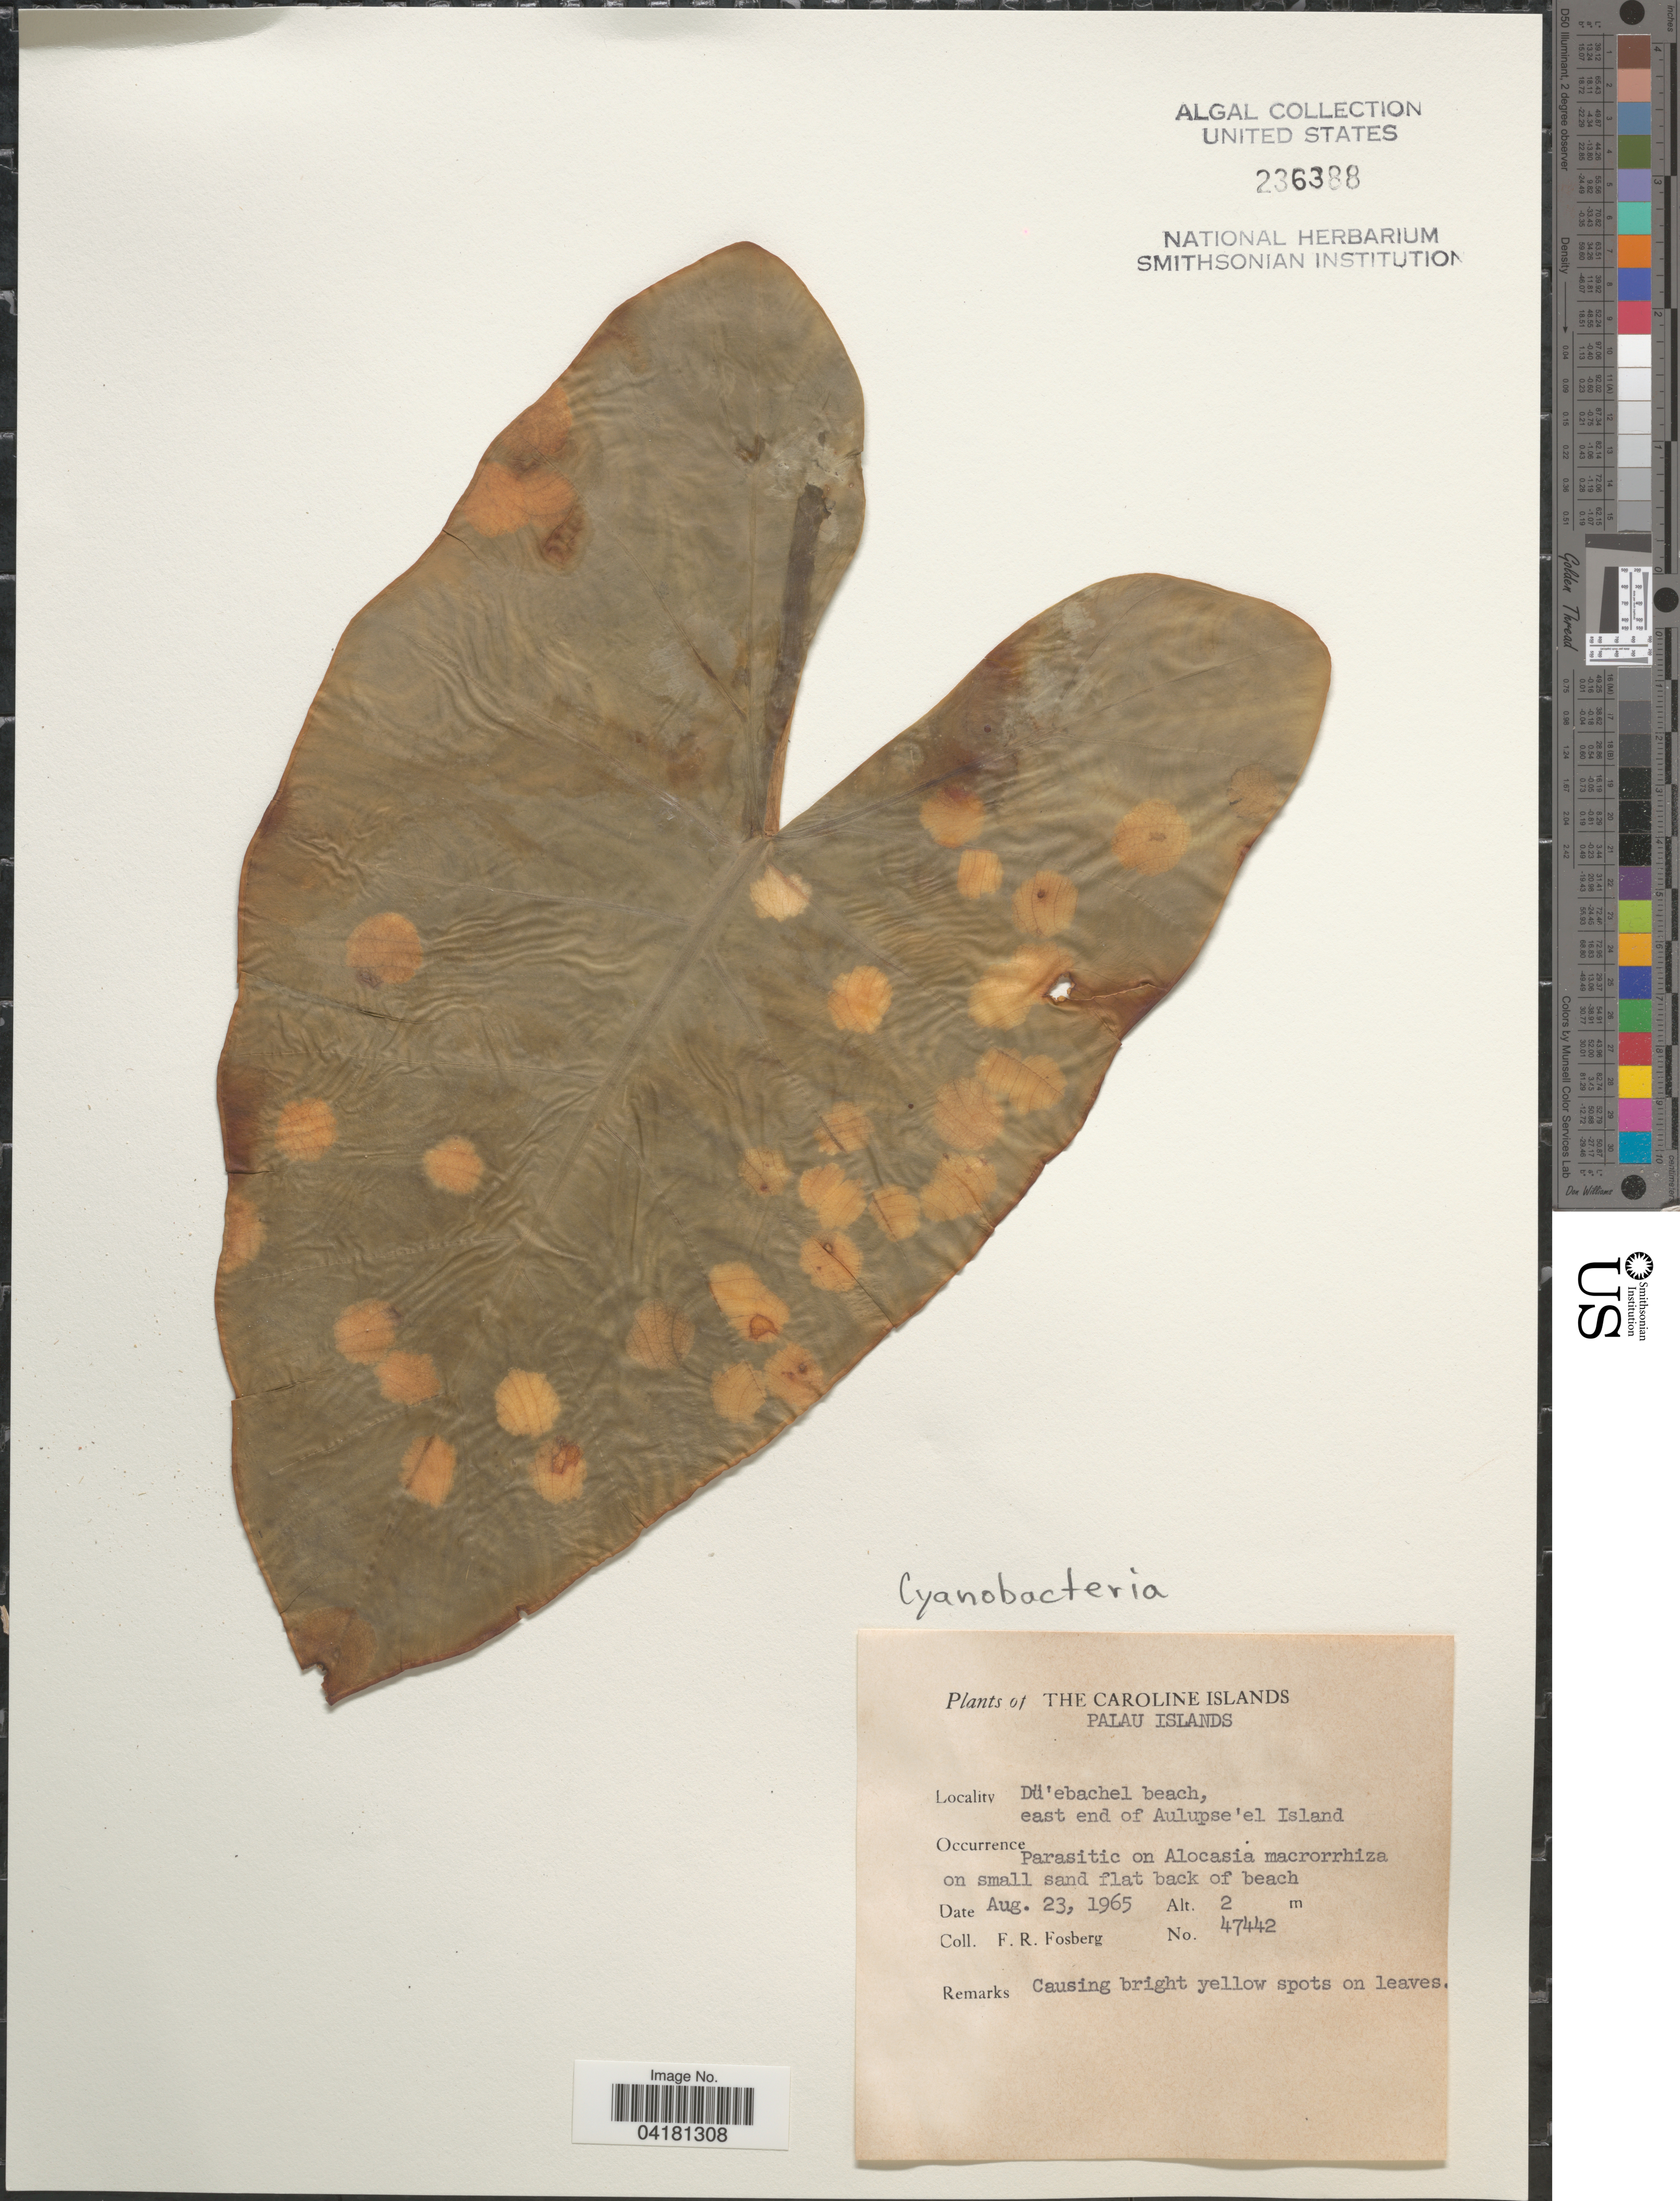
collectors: F. R. Fosberg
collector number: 47442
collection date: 1965-08-23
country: Palau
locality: Caroline Islands. Palau Islands. Dü'ebachel beach, east end of Aulupse'el Island.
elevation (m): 2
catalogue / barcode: US 236388